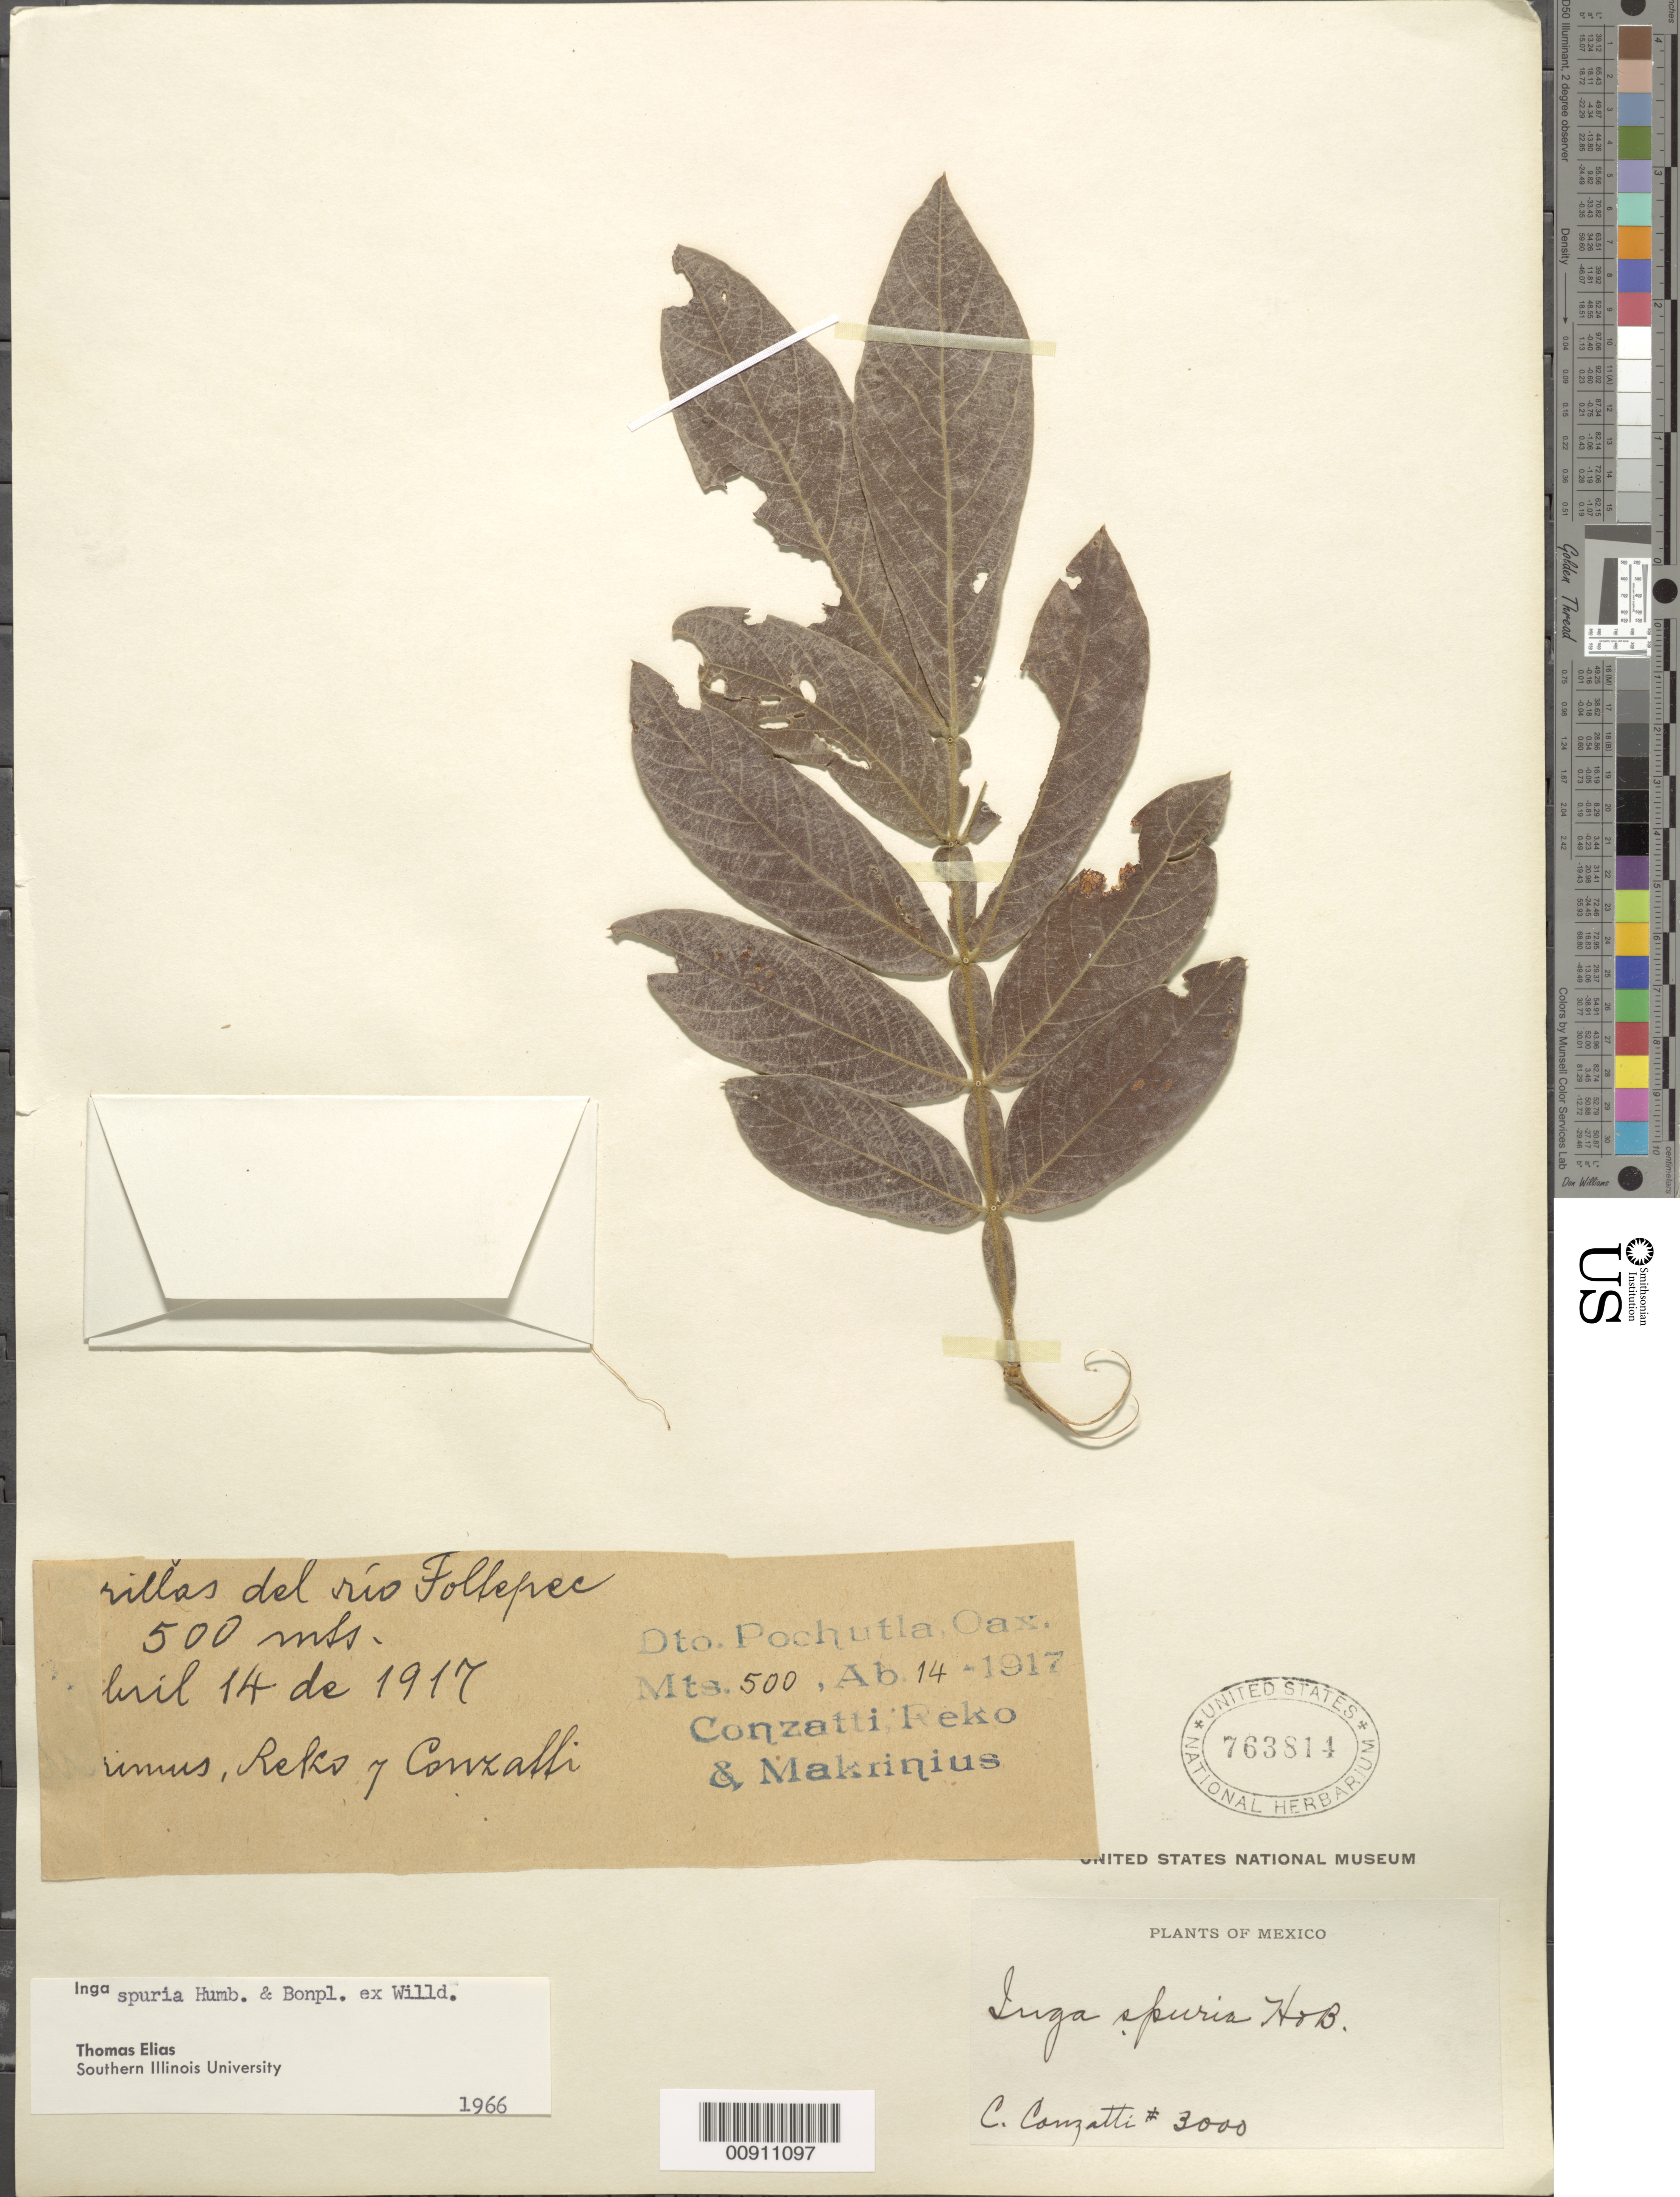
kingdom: Plantae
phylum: Tracheophyta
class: Magnoliopsida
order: Fabales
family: Fabaceae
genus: Inga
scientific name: Inga vera subsp. vera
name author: Willd.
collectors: C. Conzatti, B. P. Reko & -. Makrinius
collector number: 3000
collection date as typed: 14 Apr 1917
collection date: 1917-04-14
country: Mexico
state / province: Oaxaca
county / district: Pochutla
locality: Orillas del Río Toltepec, Dto. Pochutla, Oaxaca.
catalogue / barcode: US 763814